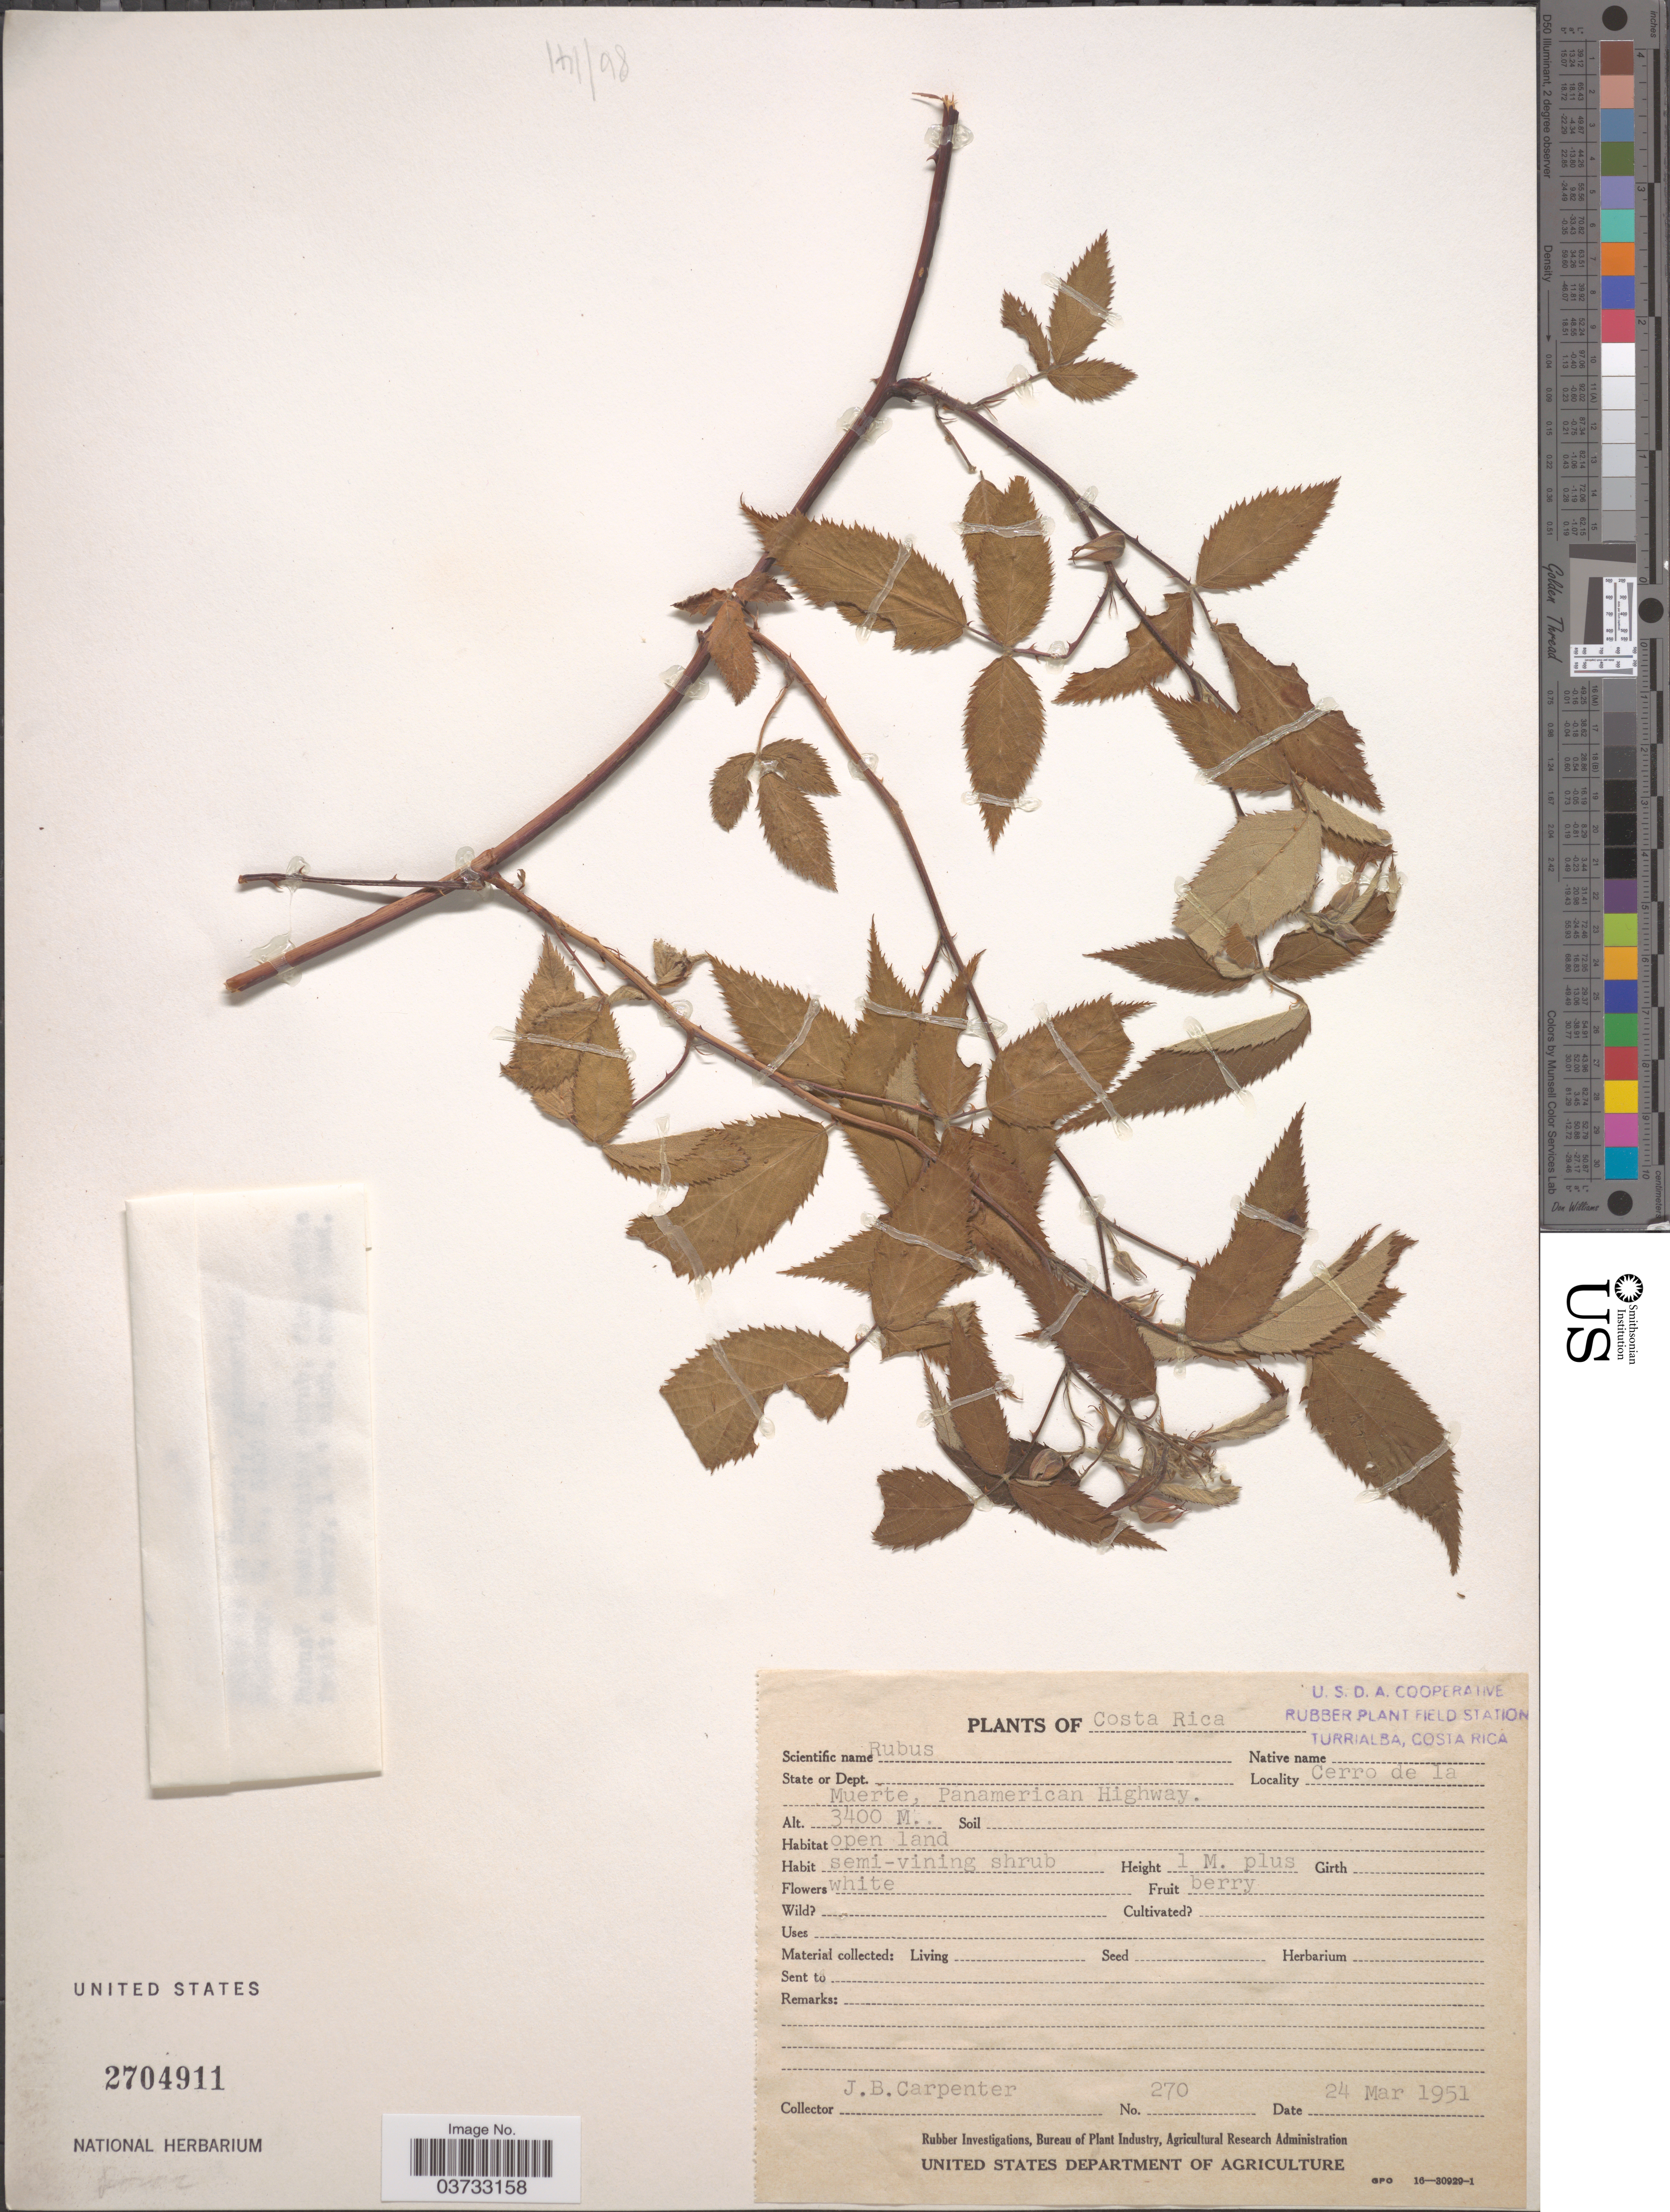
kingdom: Plantae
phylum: Tracheophyta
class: Magnoliopsida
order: Rosales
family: Rosaceae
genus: Rubus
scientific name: Rubus sp.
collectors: J. Carpenter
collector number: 270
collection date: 1951-03-24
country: Costa Rica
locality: Cerro de la Muerte, Panamerican Highway.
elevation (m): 3400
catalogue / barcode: US 2704911